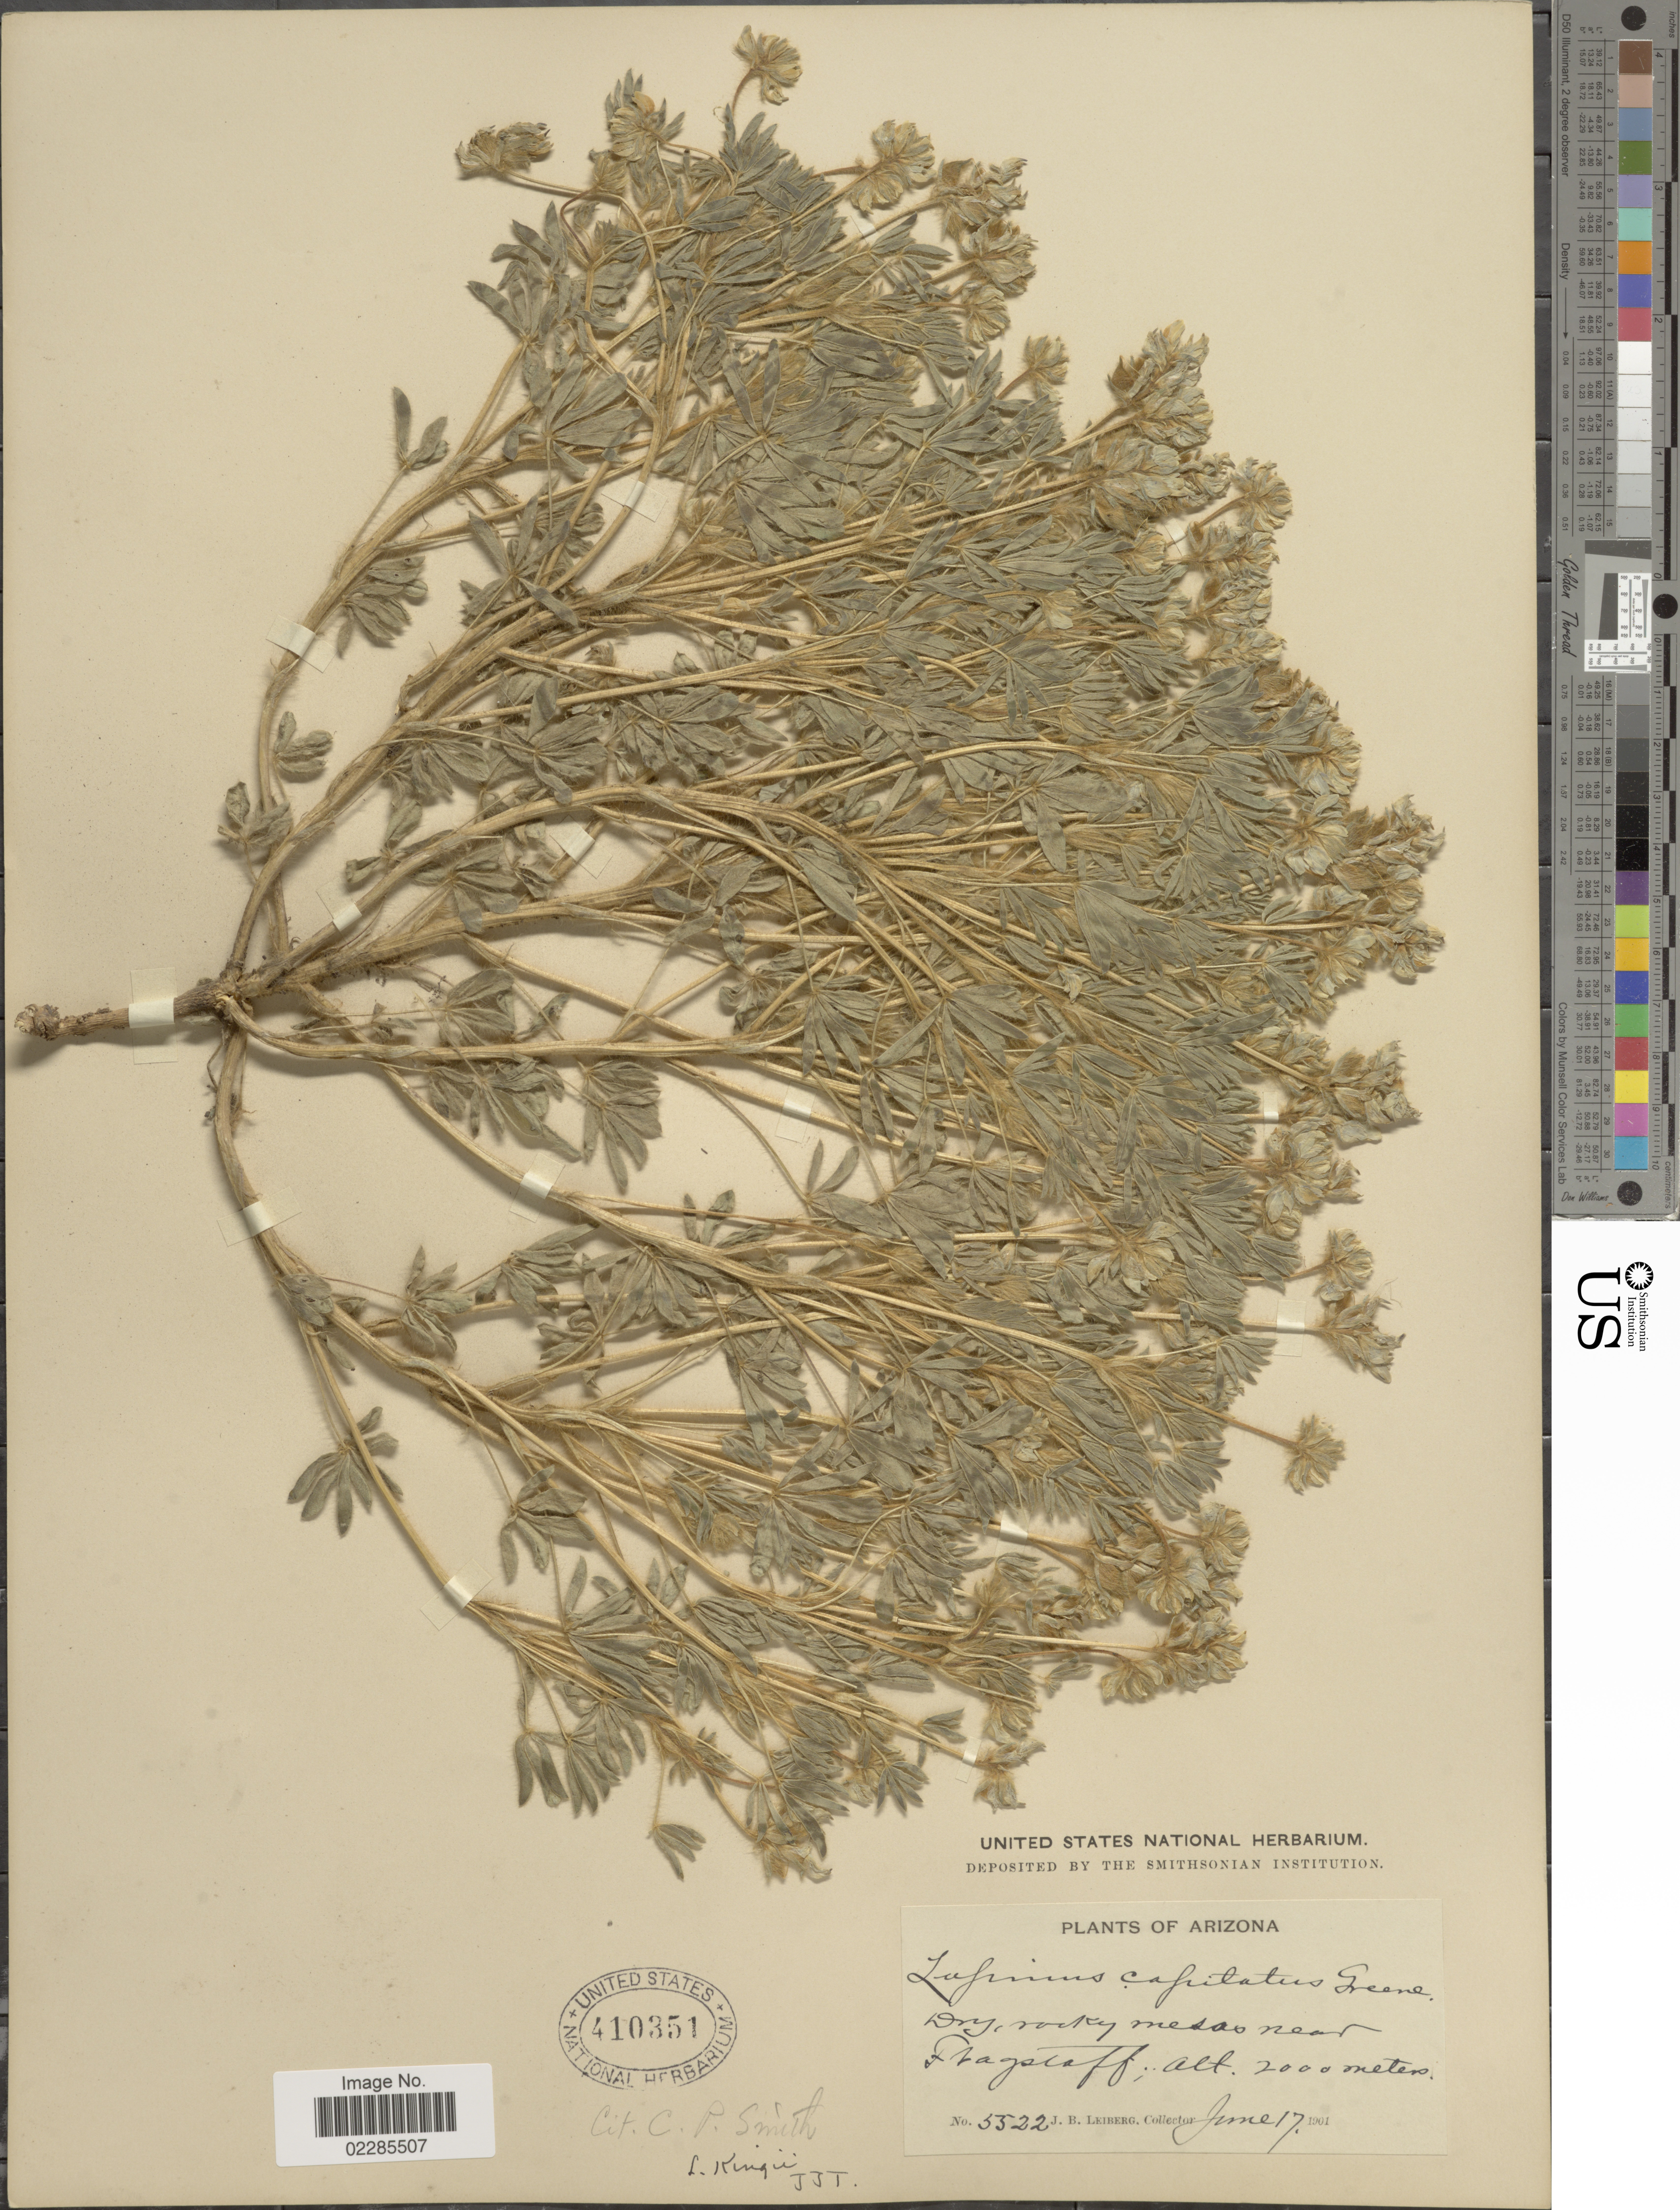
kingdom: Plantae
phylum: Tracheophyta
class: Magnoliopsida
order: Fabales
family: Fabaceae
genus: Lupinus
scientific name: Lupinus kingii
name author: S. Watson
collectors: J. B. Leiberg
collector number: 5522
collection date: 1901-06-17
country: United States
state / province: Arizona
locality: Dry, rocky mesas near Flagstaff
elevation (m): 2000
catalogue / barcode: US 410351